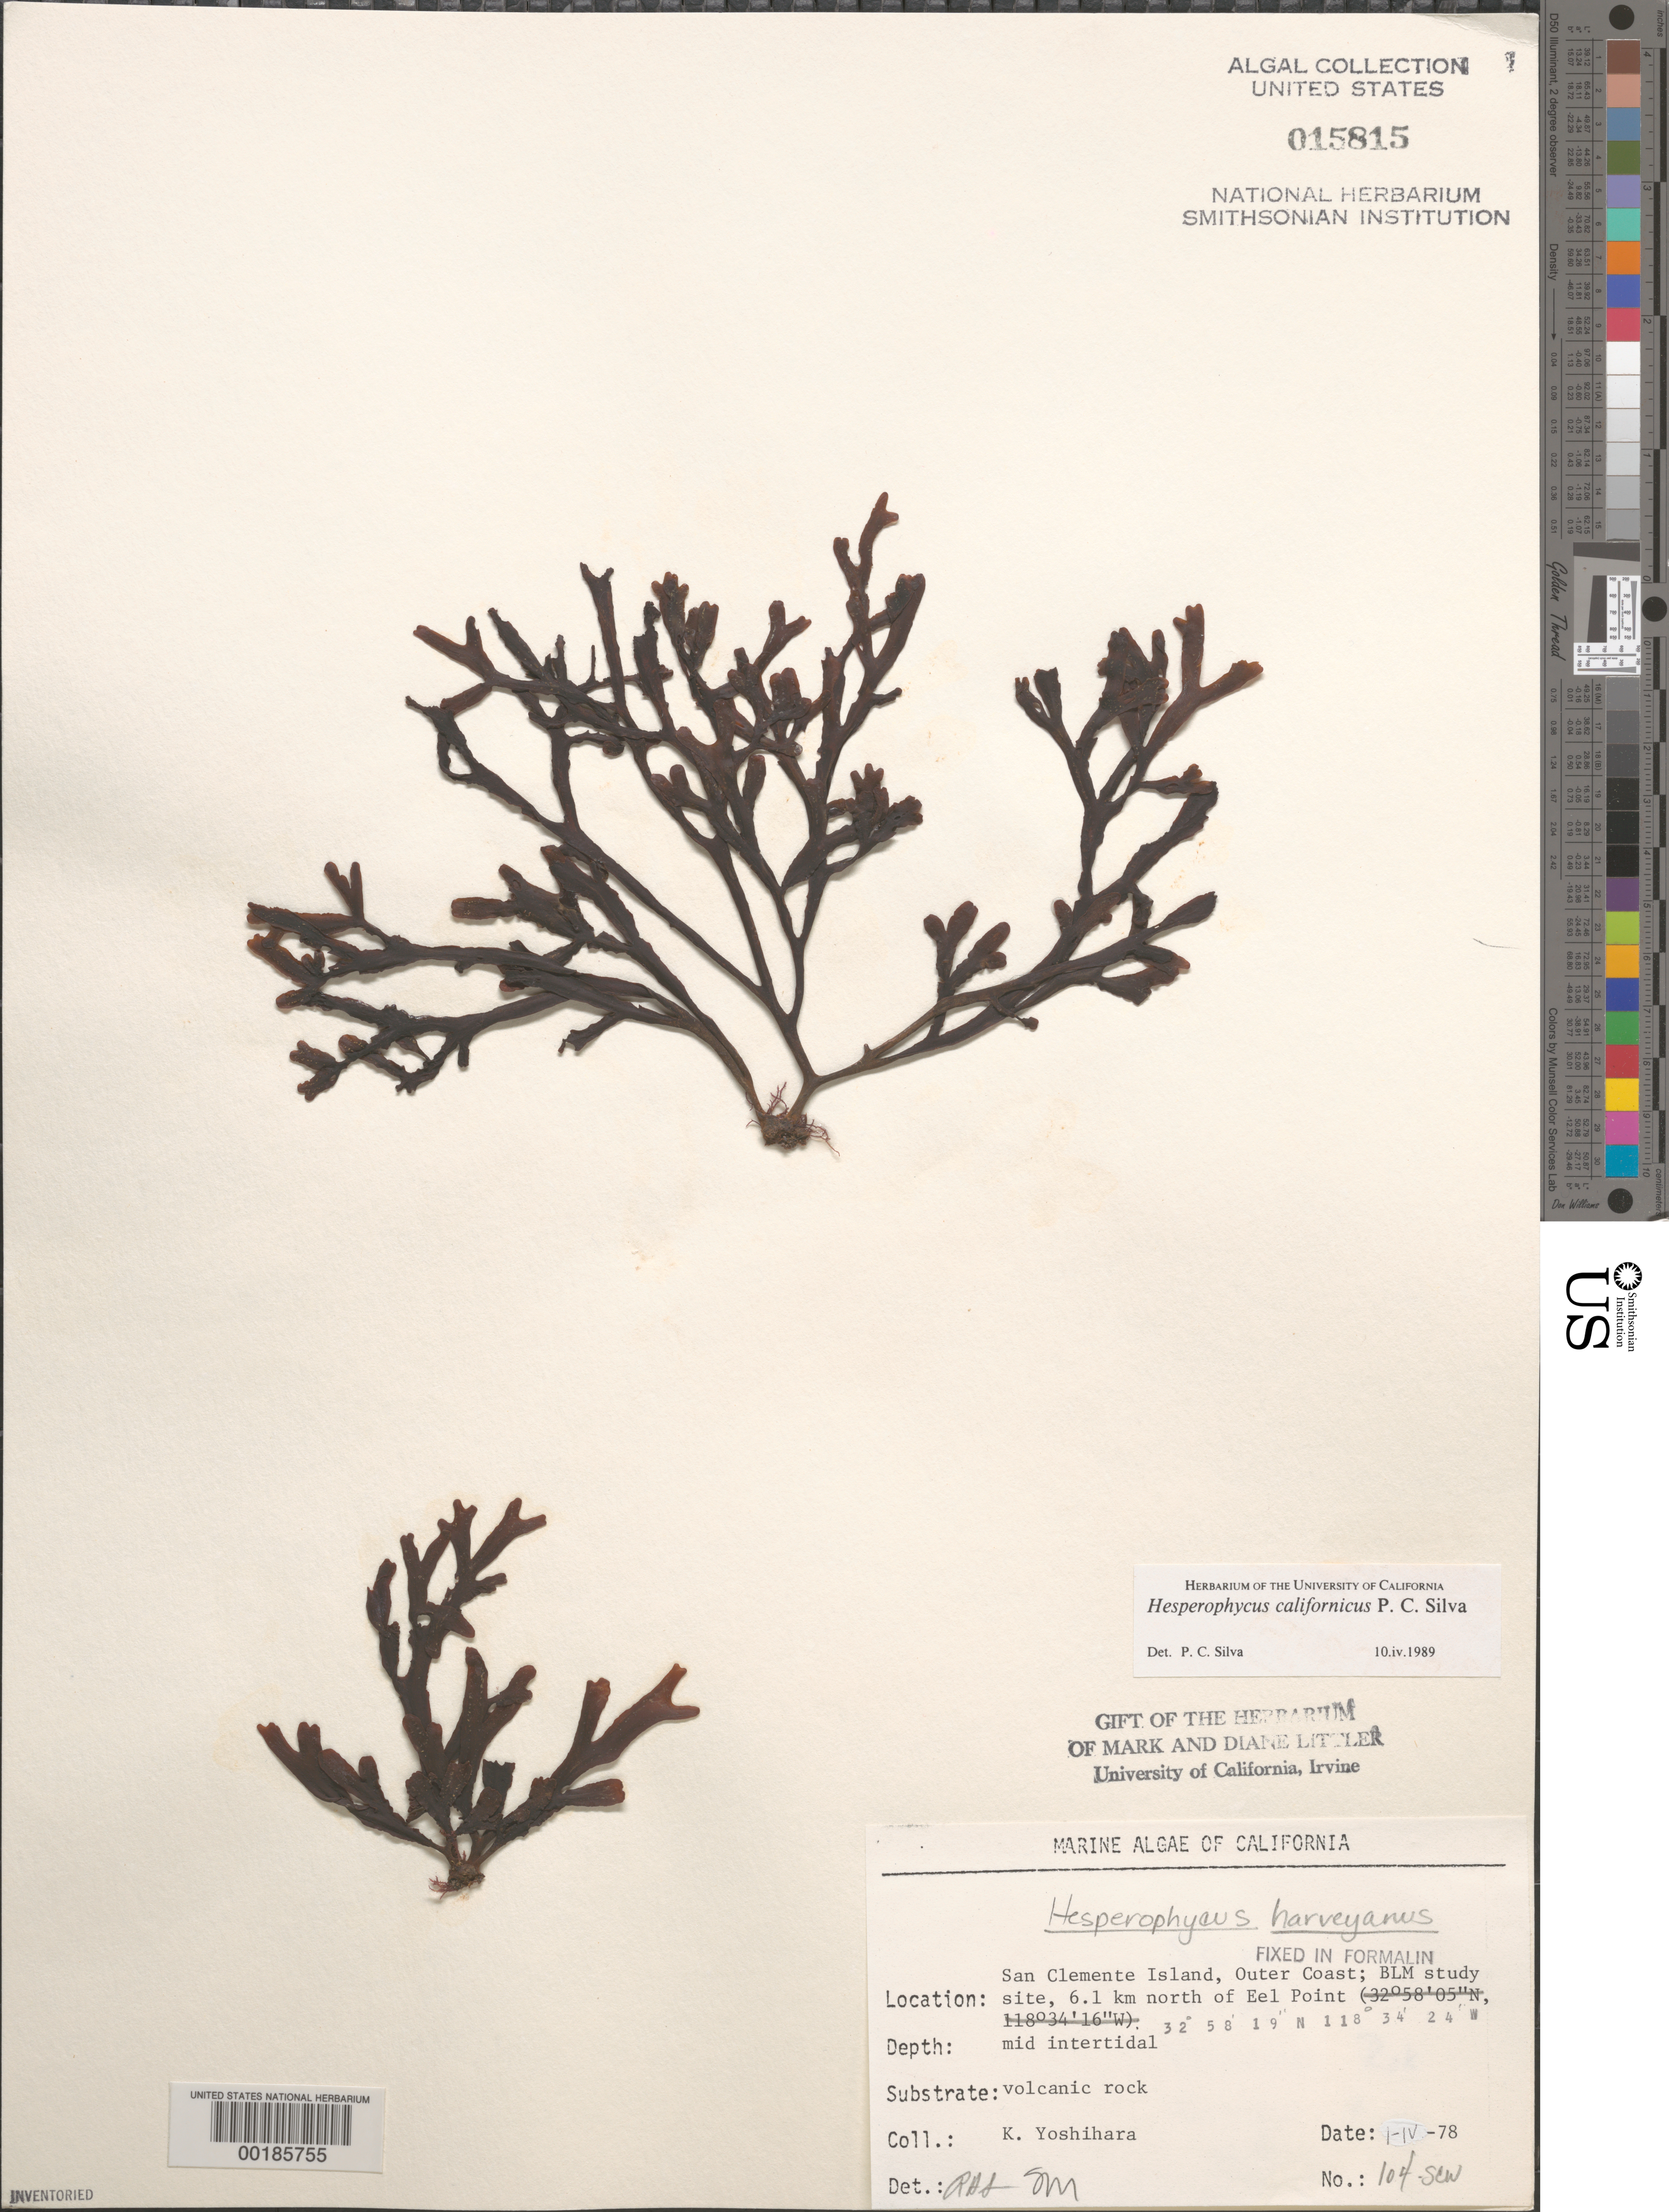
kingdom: Chromista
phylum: Ochrophyta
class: Phaeophyceae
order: Fucales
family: Fucaceae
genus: Hesperophycus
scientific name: Hesperophycus californicus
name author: P.C. Silva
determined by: Silva, P. C.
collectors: K. Yoshihara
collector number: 104-scw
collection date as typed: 01 Apr 1978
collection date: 1978-04-01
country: United States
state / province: California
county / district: Los Angeles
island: San Clemente Island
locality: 6.1 km north of Eel Point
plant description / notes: BLM-SOCALBIGHT Rocky Intertidal Survey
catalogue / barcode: US 15815